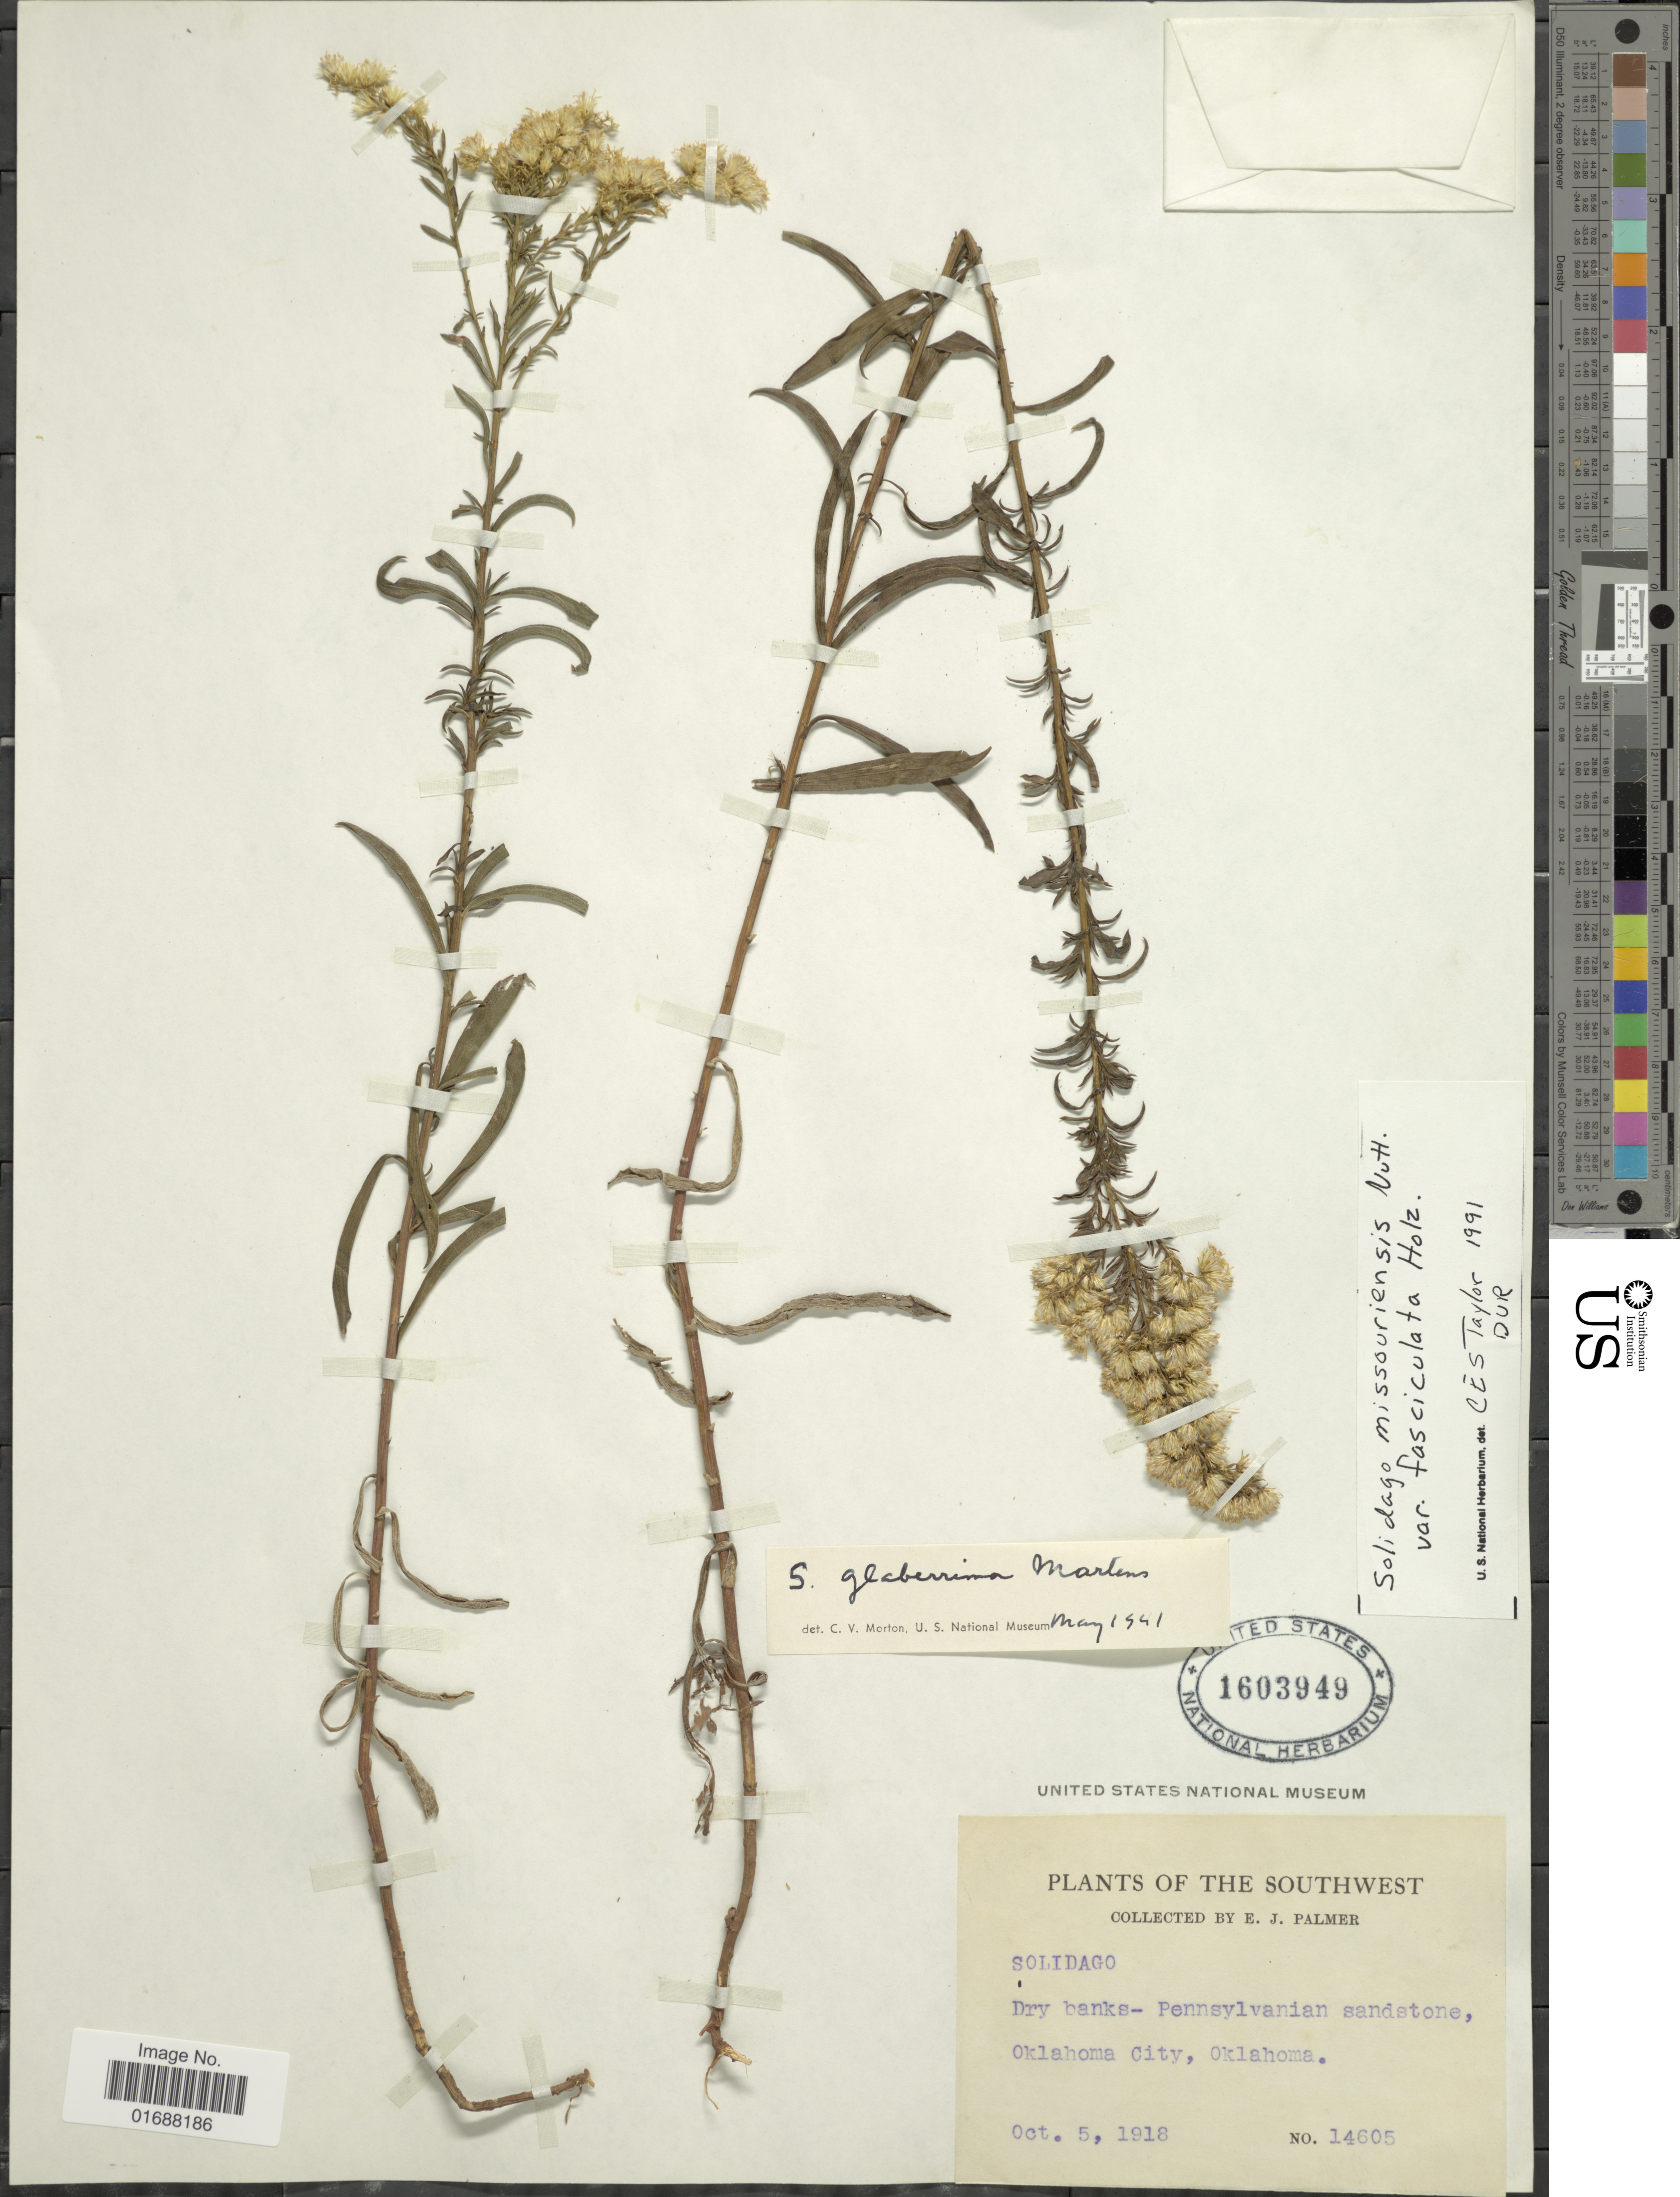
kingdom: Plantae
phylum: Tracheophyta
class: Magnoliopsida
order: Asterales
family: Asteraceae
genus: Solidago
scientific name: Solidago missouriensis var. fasciculata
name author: Holz.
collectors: E. J. Palmer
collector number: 1405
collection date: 1918-10-05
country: United States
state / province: Oklahoma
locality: Oklahoma City, Oklahoma. The Southwest.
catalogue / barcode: US 1603949